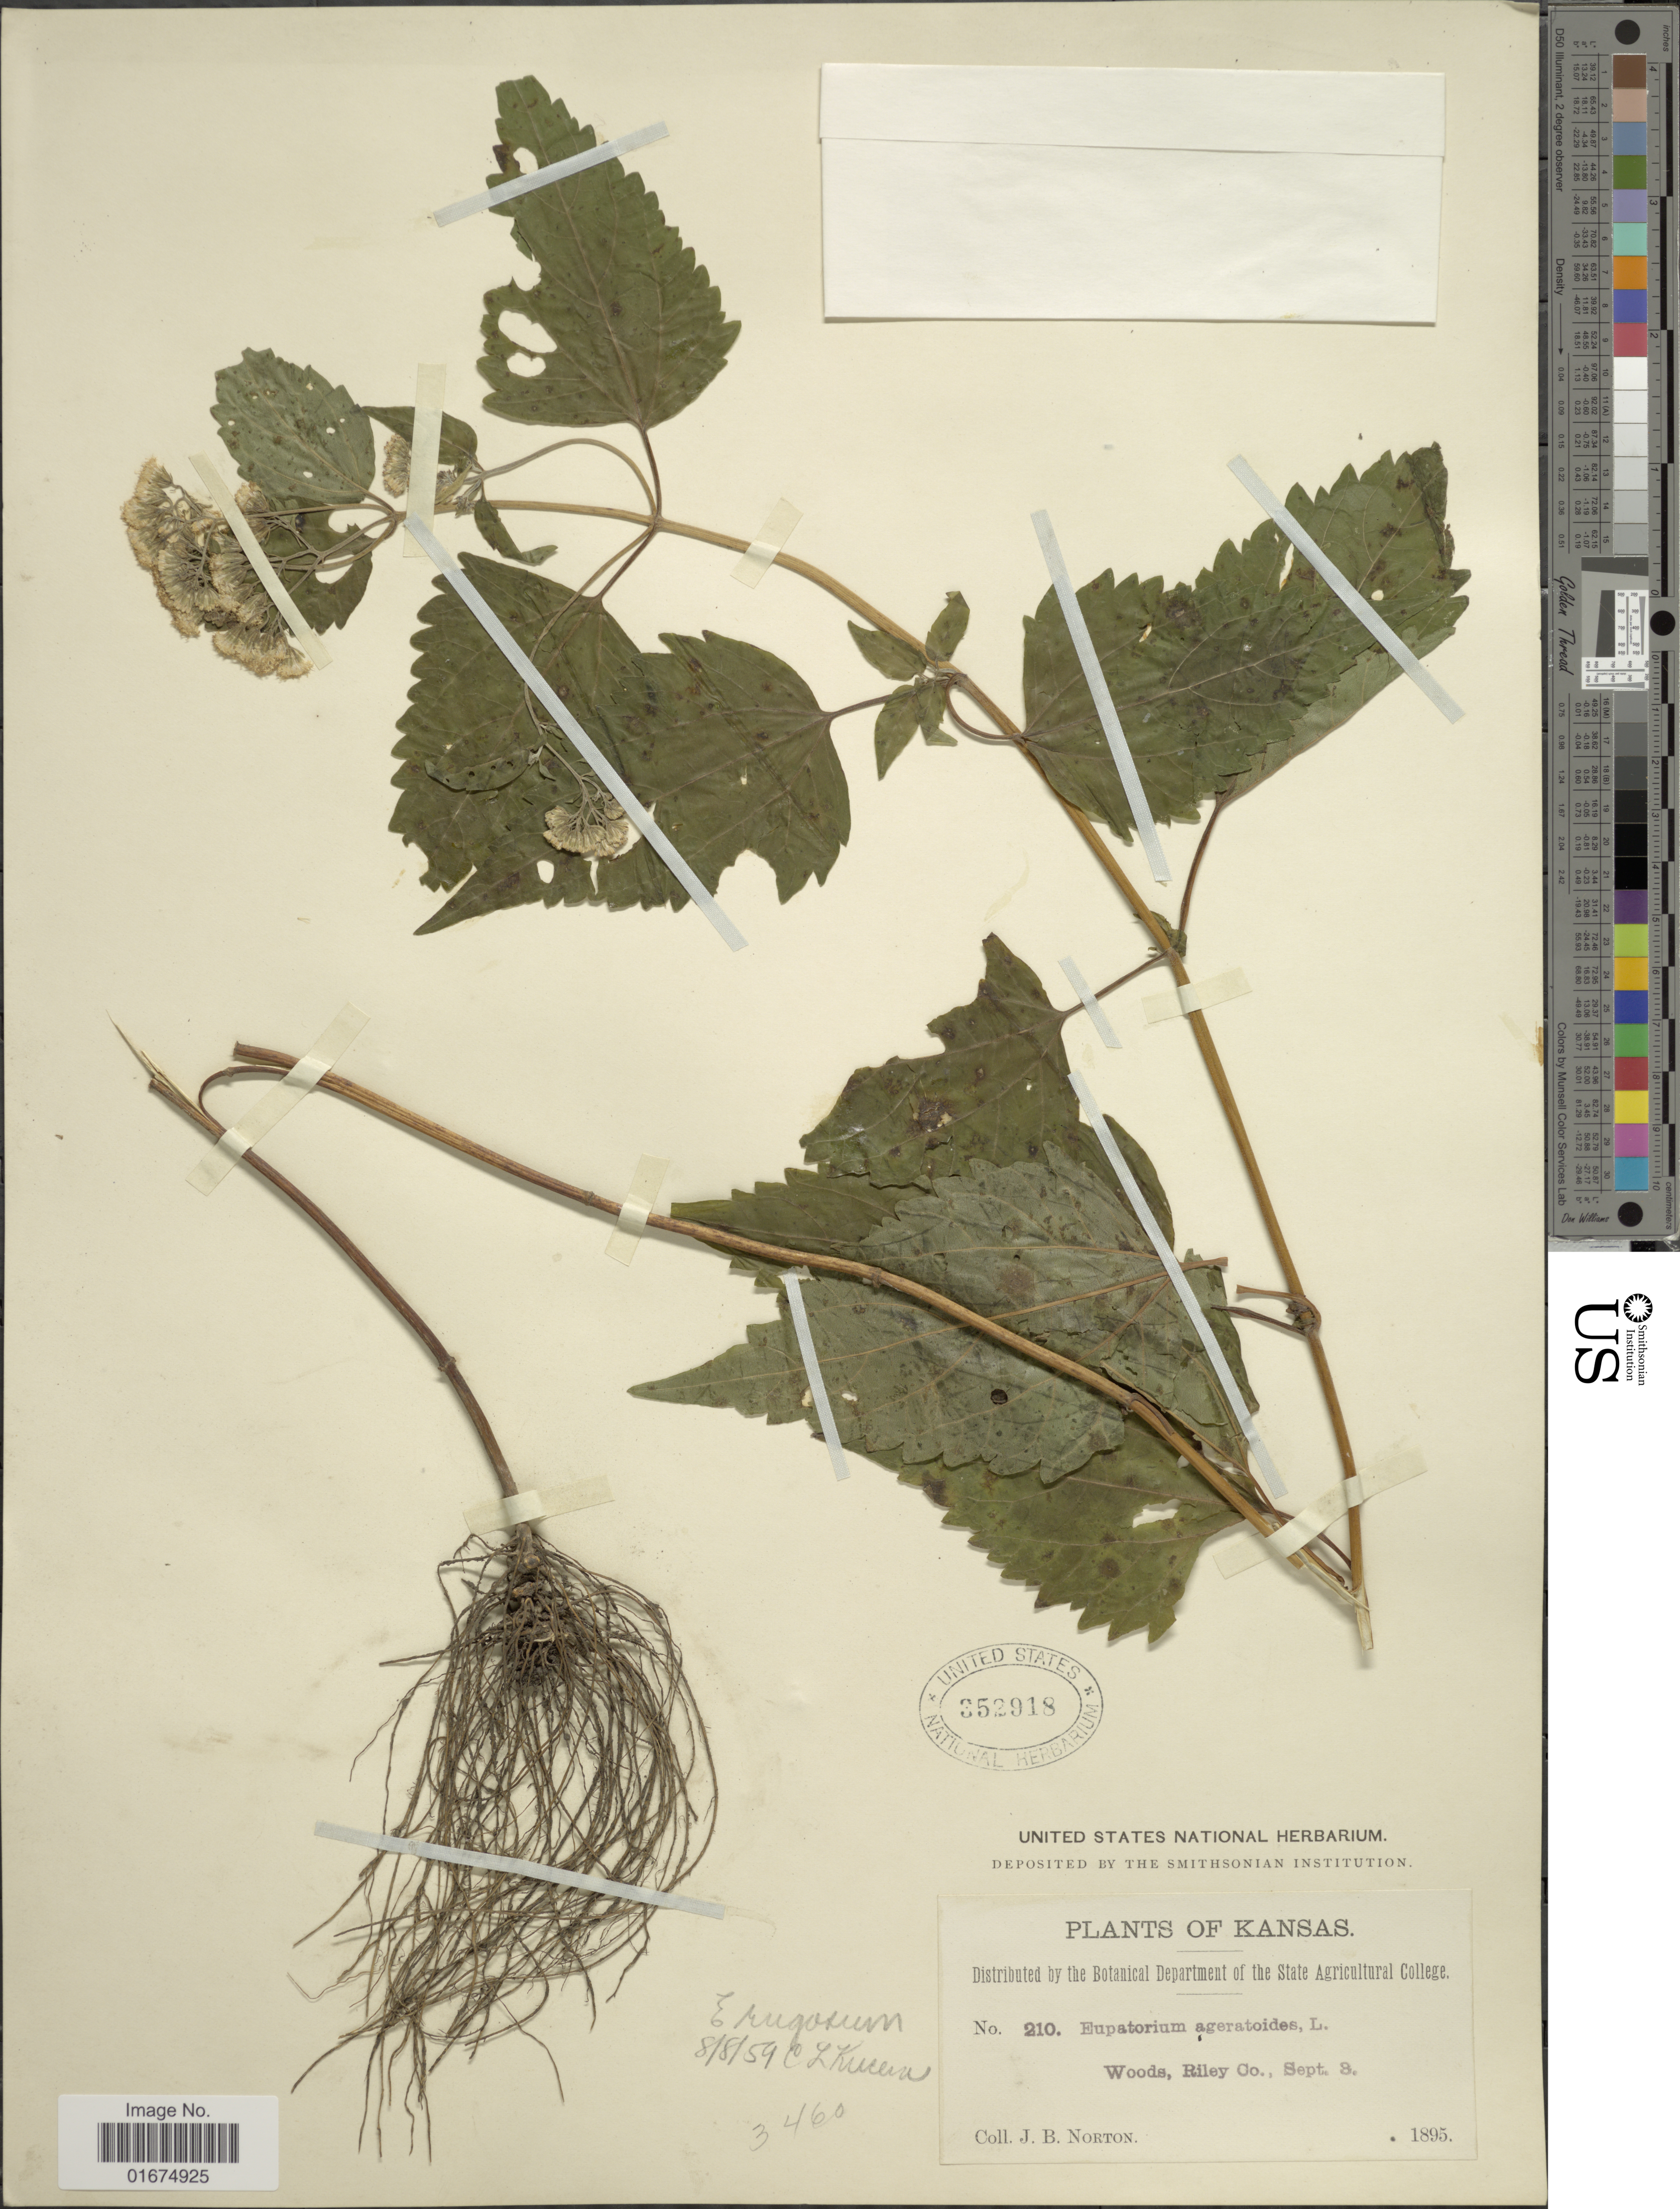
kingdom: Plantae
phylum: Tracheophyta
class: Magnoliopsida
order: Asterales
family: Asteraceae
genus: Ageratina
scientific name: Ageratina altissima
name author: (L.) R.M. King & H. Rob.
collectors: J. B. Norton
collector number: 210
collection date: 1895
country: United States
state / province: Kansas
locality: Woods, Riley Co.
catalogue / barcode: US 352918